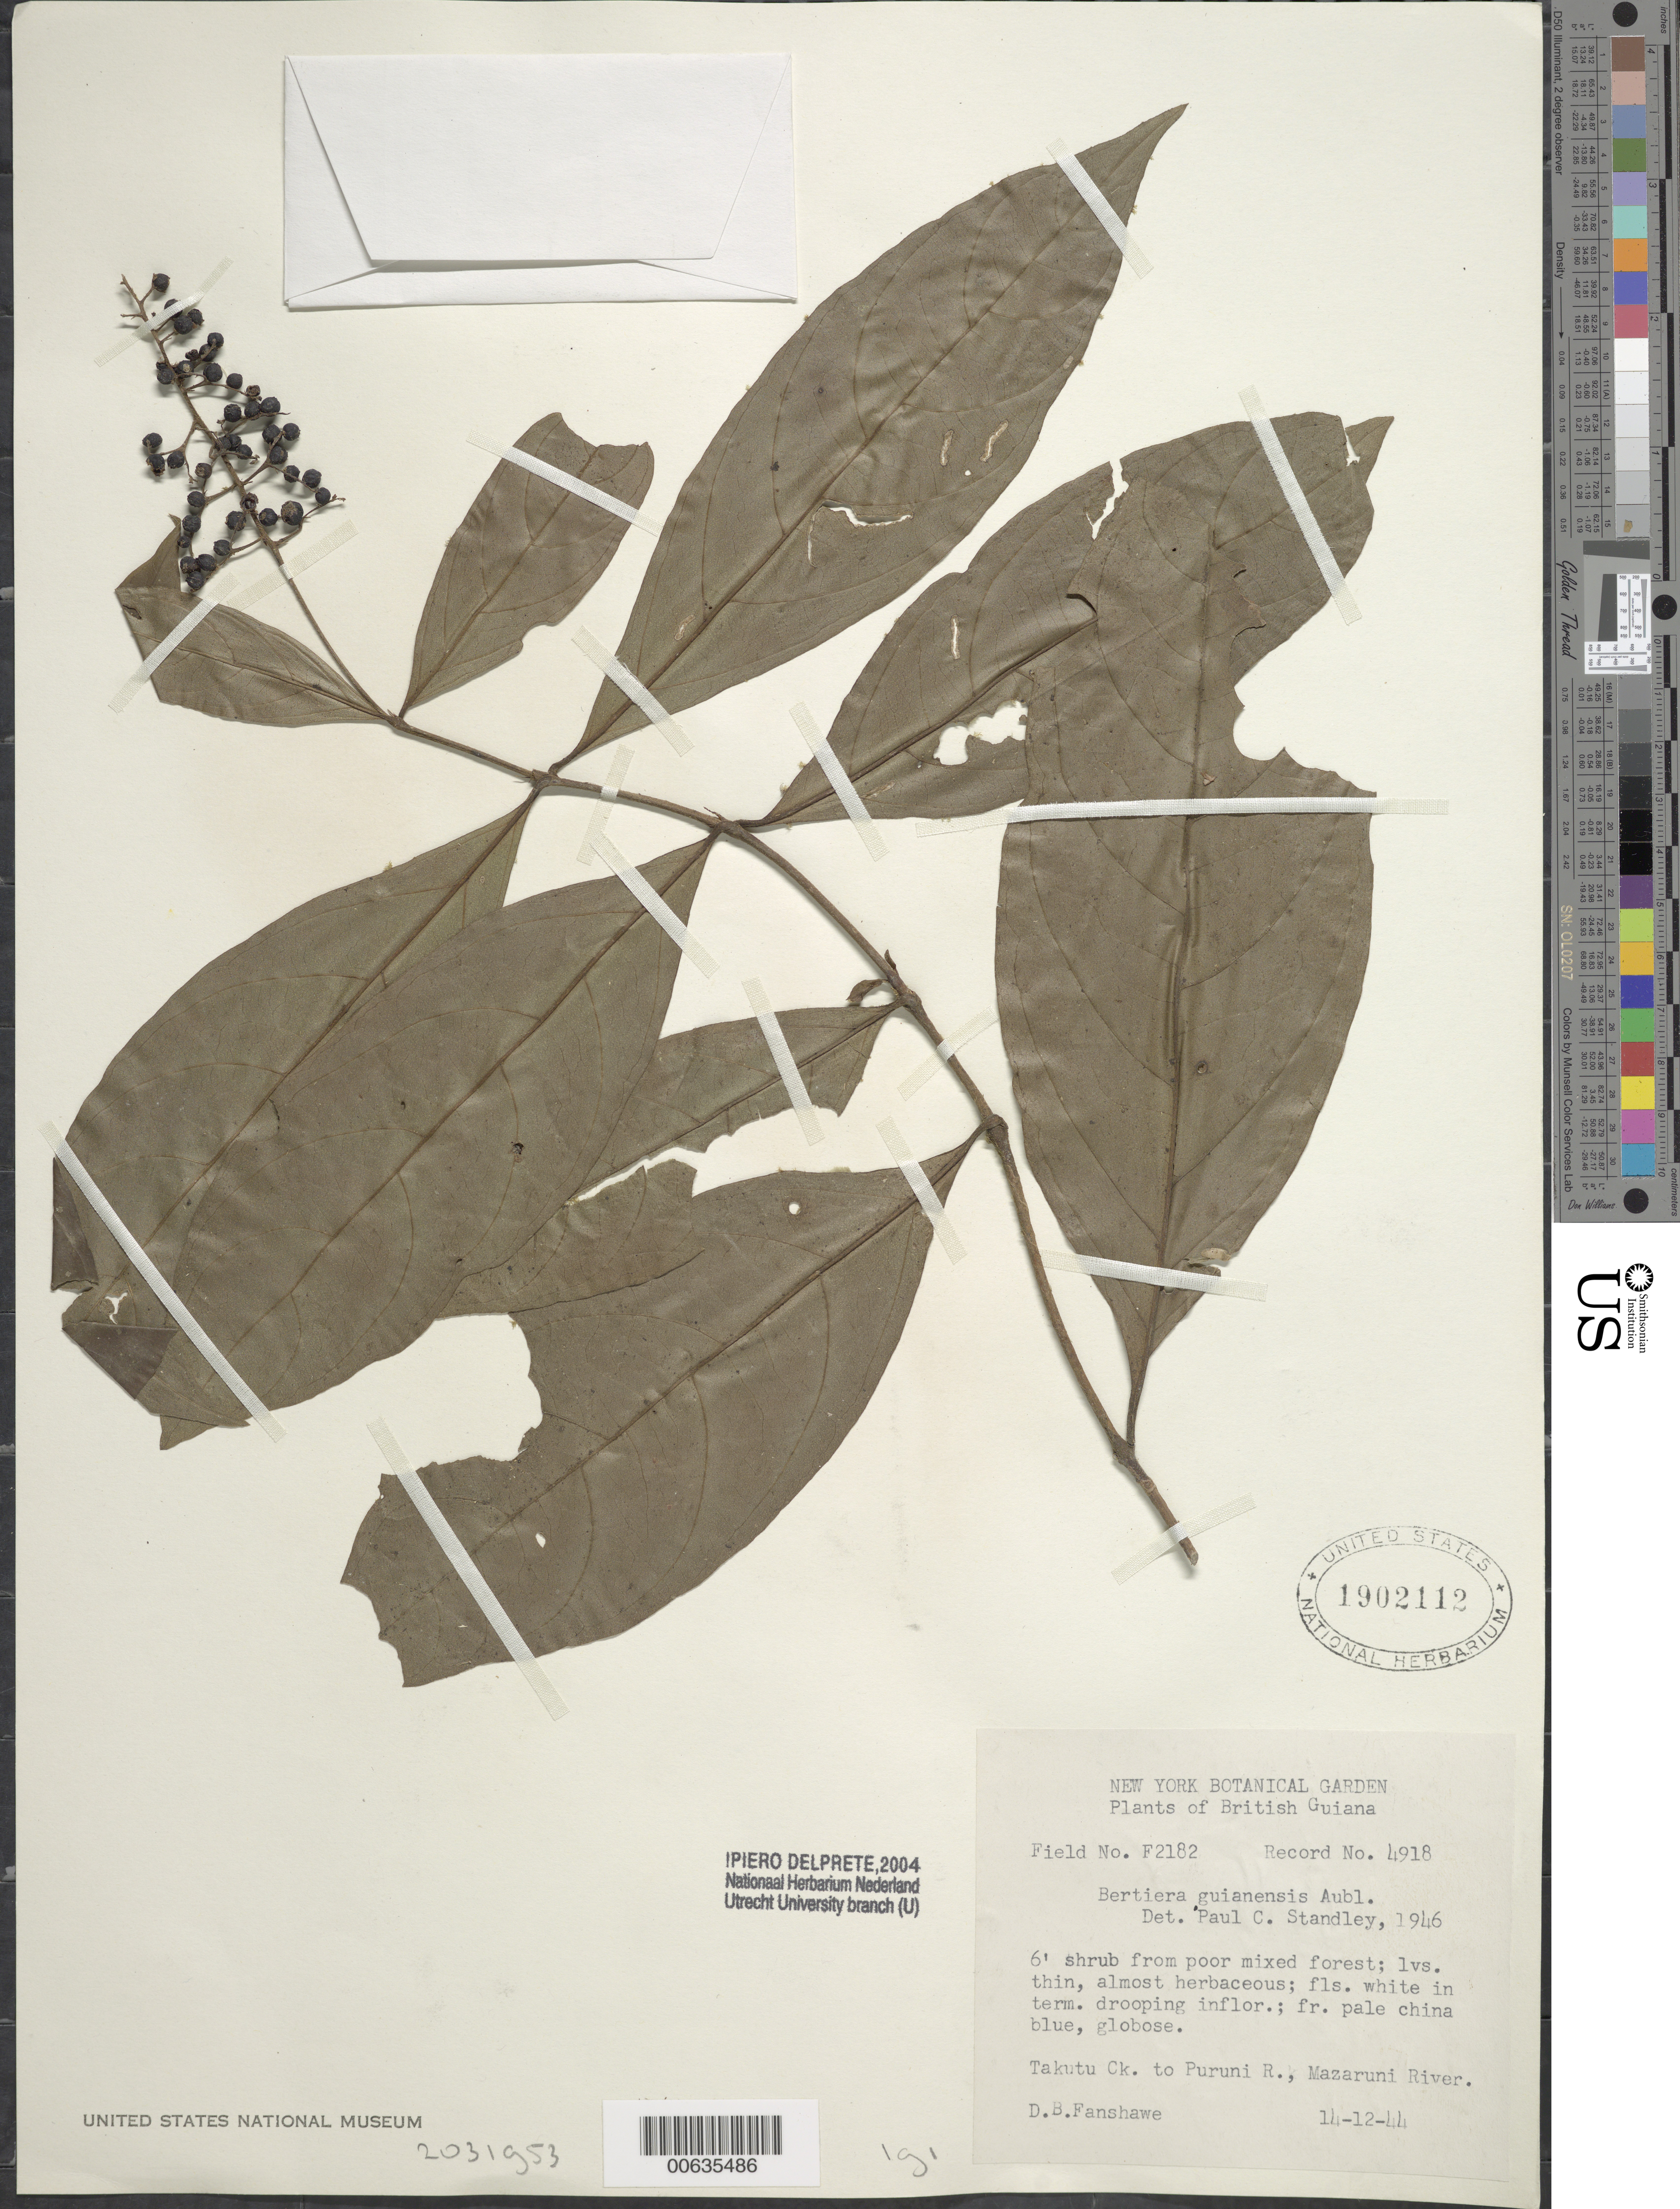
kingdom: Plantae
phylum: Tracheophyta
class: Magnoliopsida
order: Gentianales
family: Rubiaceae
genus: Bertiera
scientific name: Bertiera guianensis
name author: Aubl.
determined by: Delprete, P. G., Herb. de Guyane Cay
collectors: D. B. Fanshawe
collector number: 4918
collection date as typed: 14-Dec-44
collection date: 1944-12-14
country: Guyana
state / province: U. Takutu-U. Essequibo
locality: Takutu Creek to Puruni River, Mazaruni River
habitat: Poor mixed forest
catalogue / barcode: US 1902112